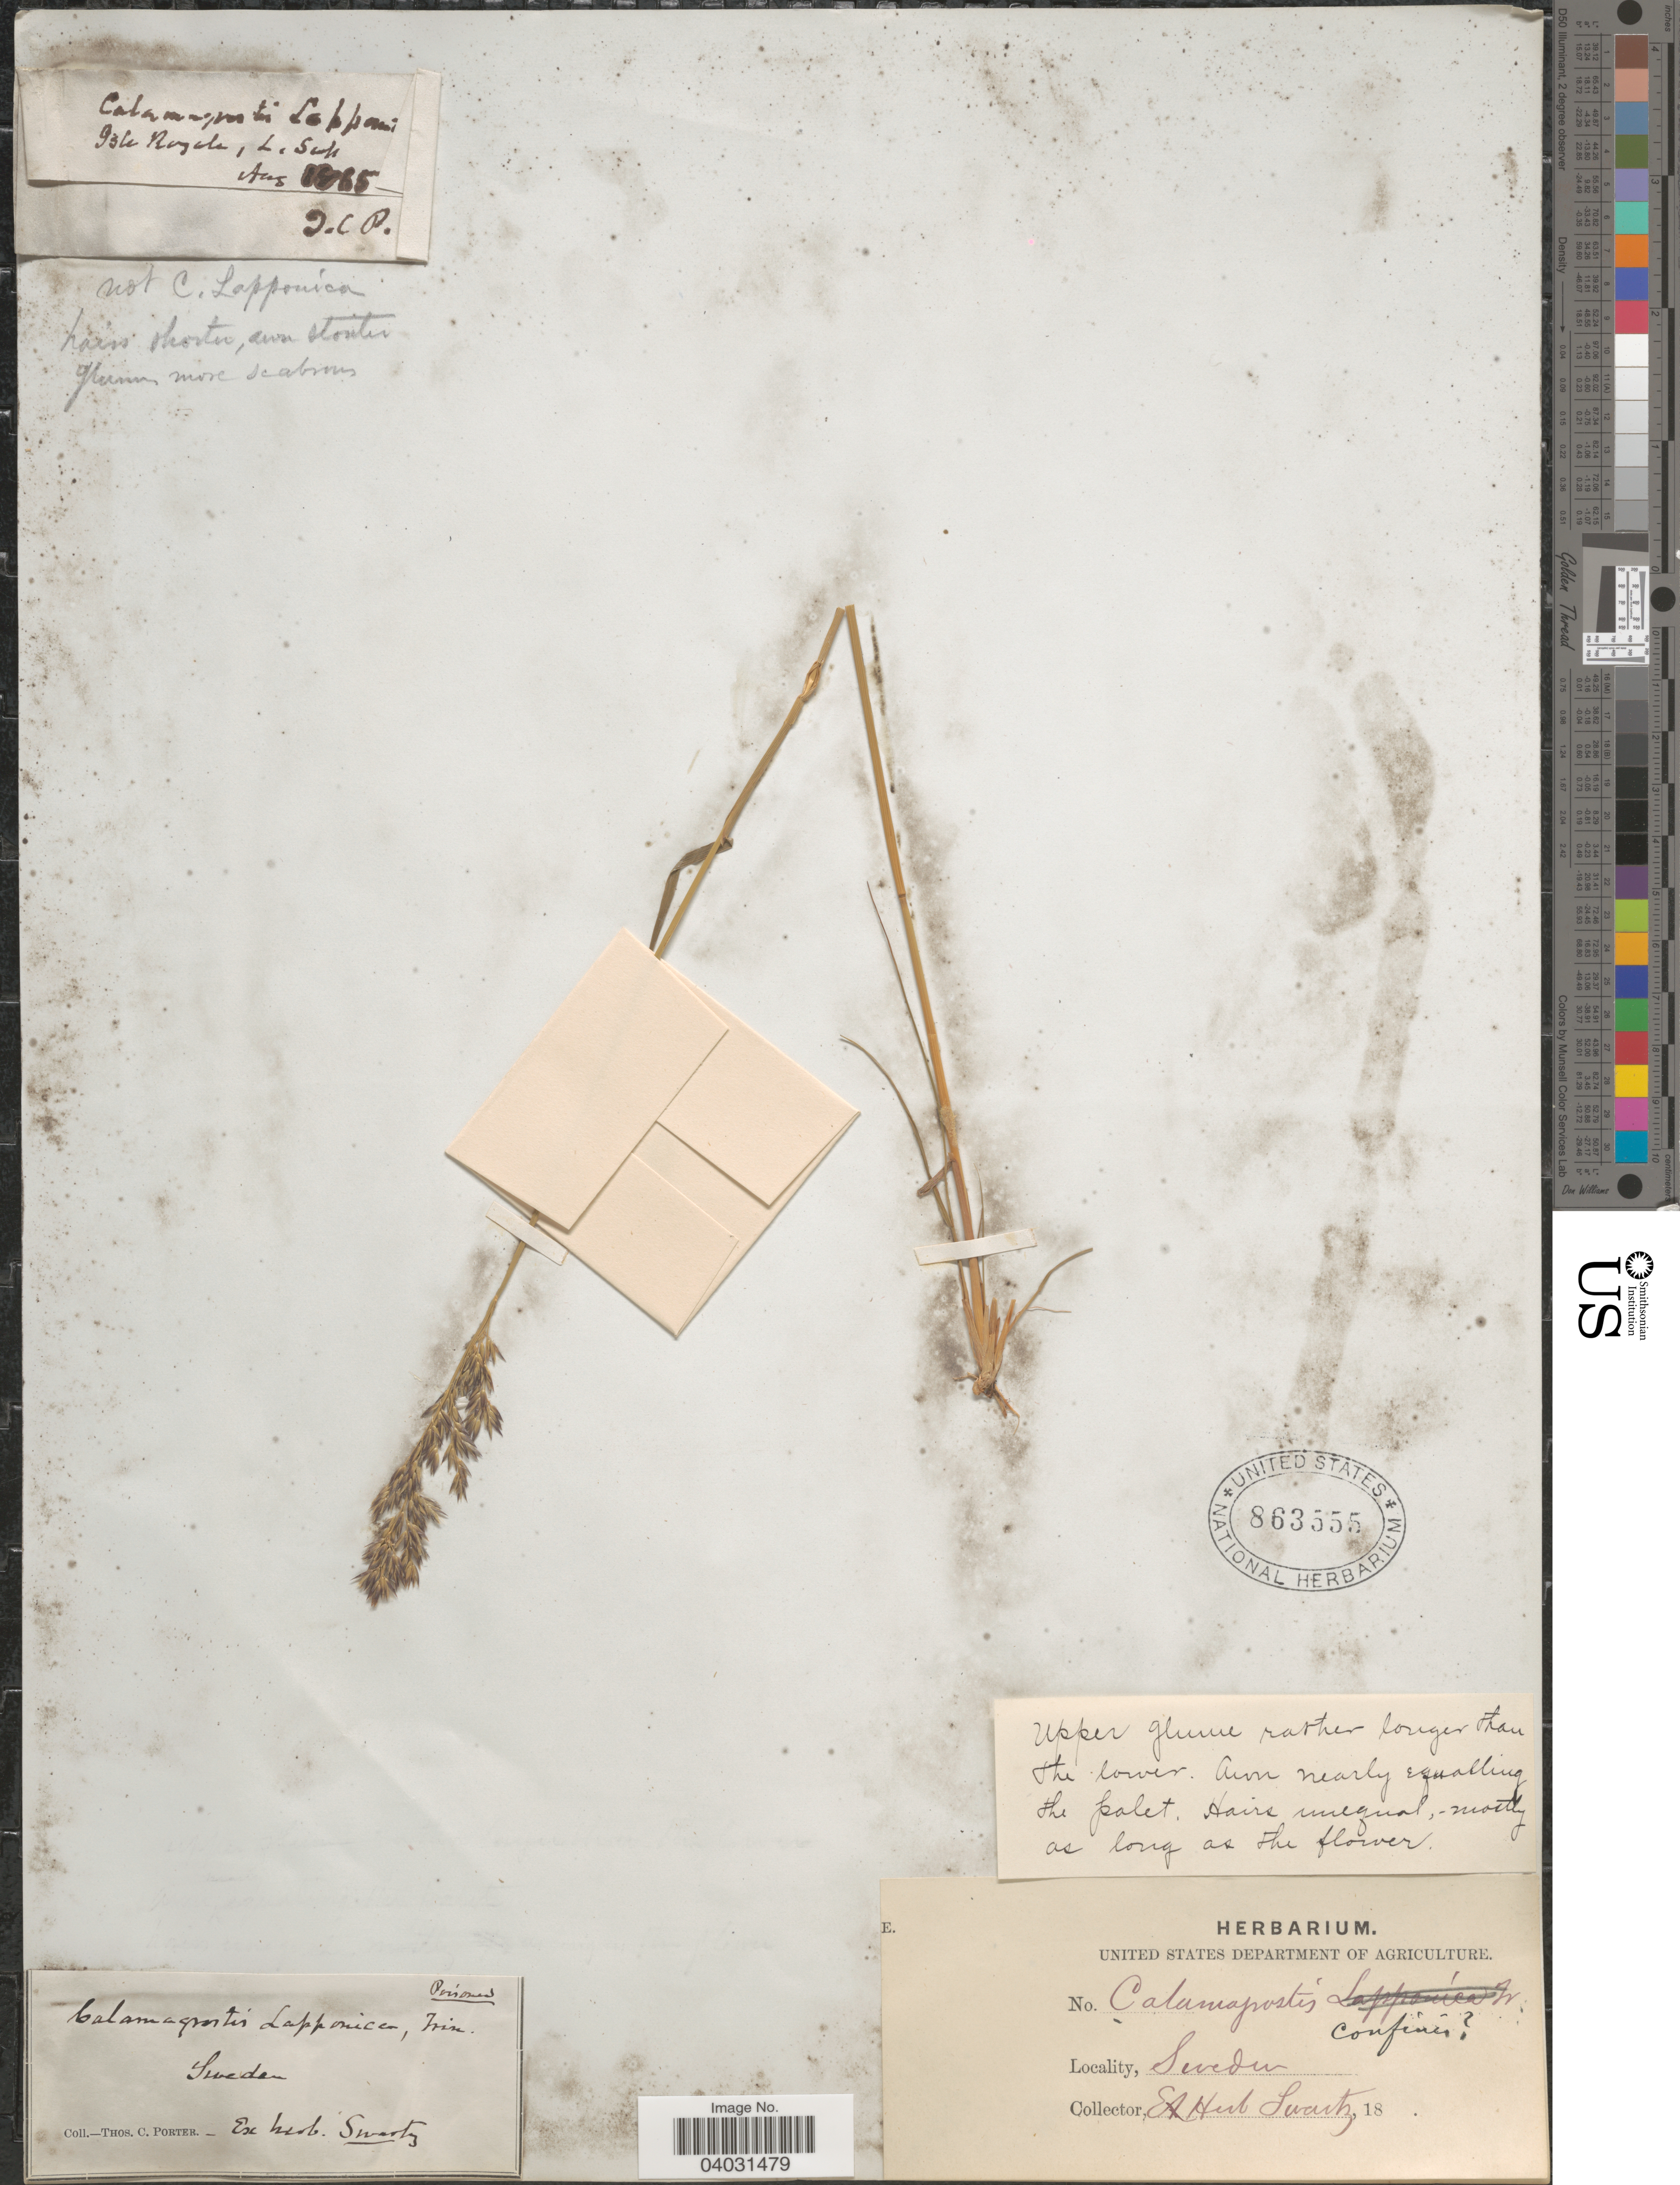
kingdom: Plantae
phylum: Tracheophyta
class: Liliopsida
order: Poales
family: Poaceae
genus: Calamagrostis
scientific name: Calamagrostis lapponica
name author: (Wahlenb.) Hartm.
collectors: T. Porter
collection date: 1965-08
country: United States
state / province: Michigan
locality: Isle Royale, L. Sup.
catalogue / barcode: US 863555